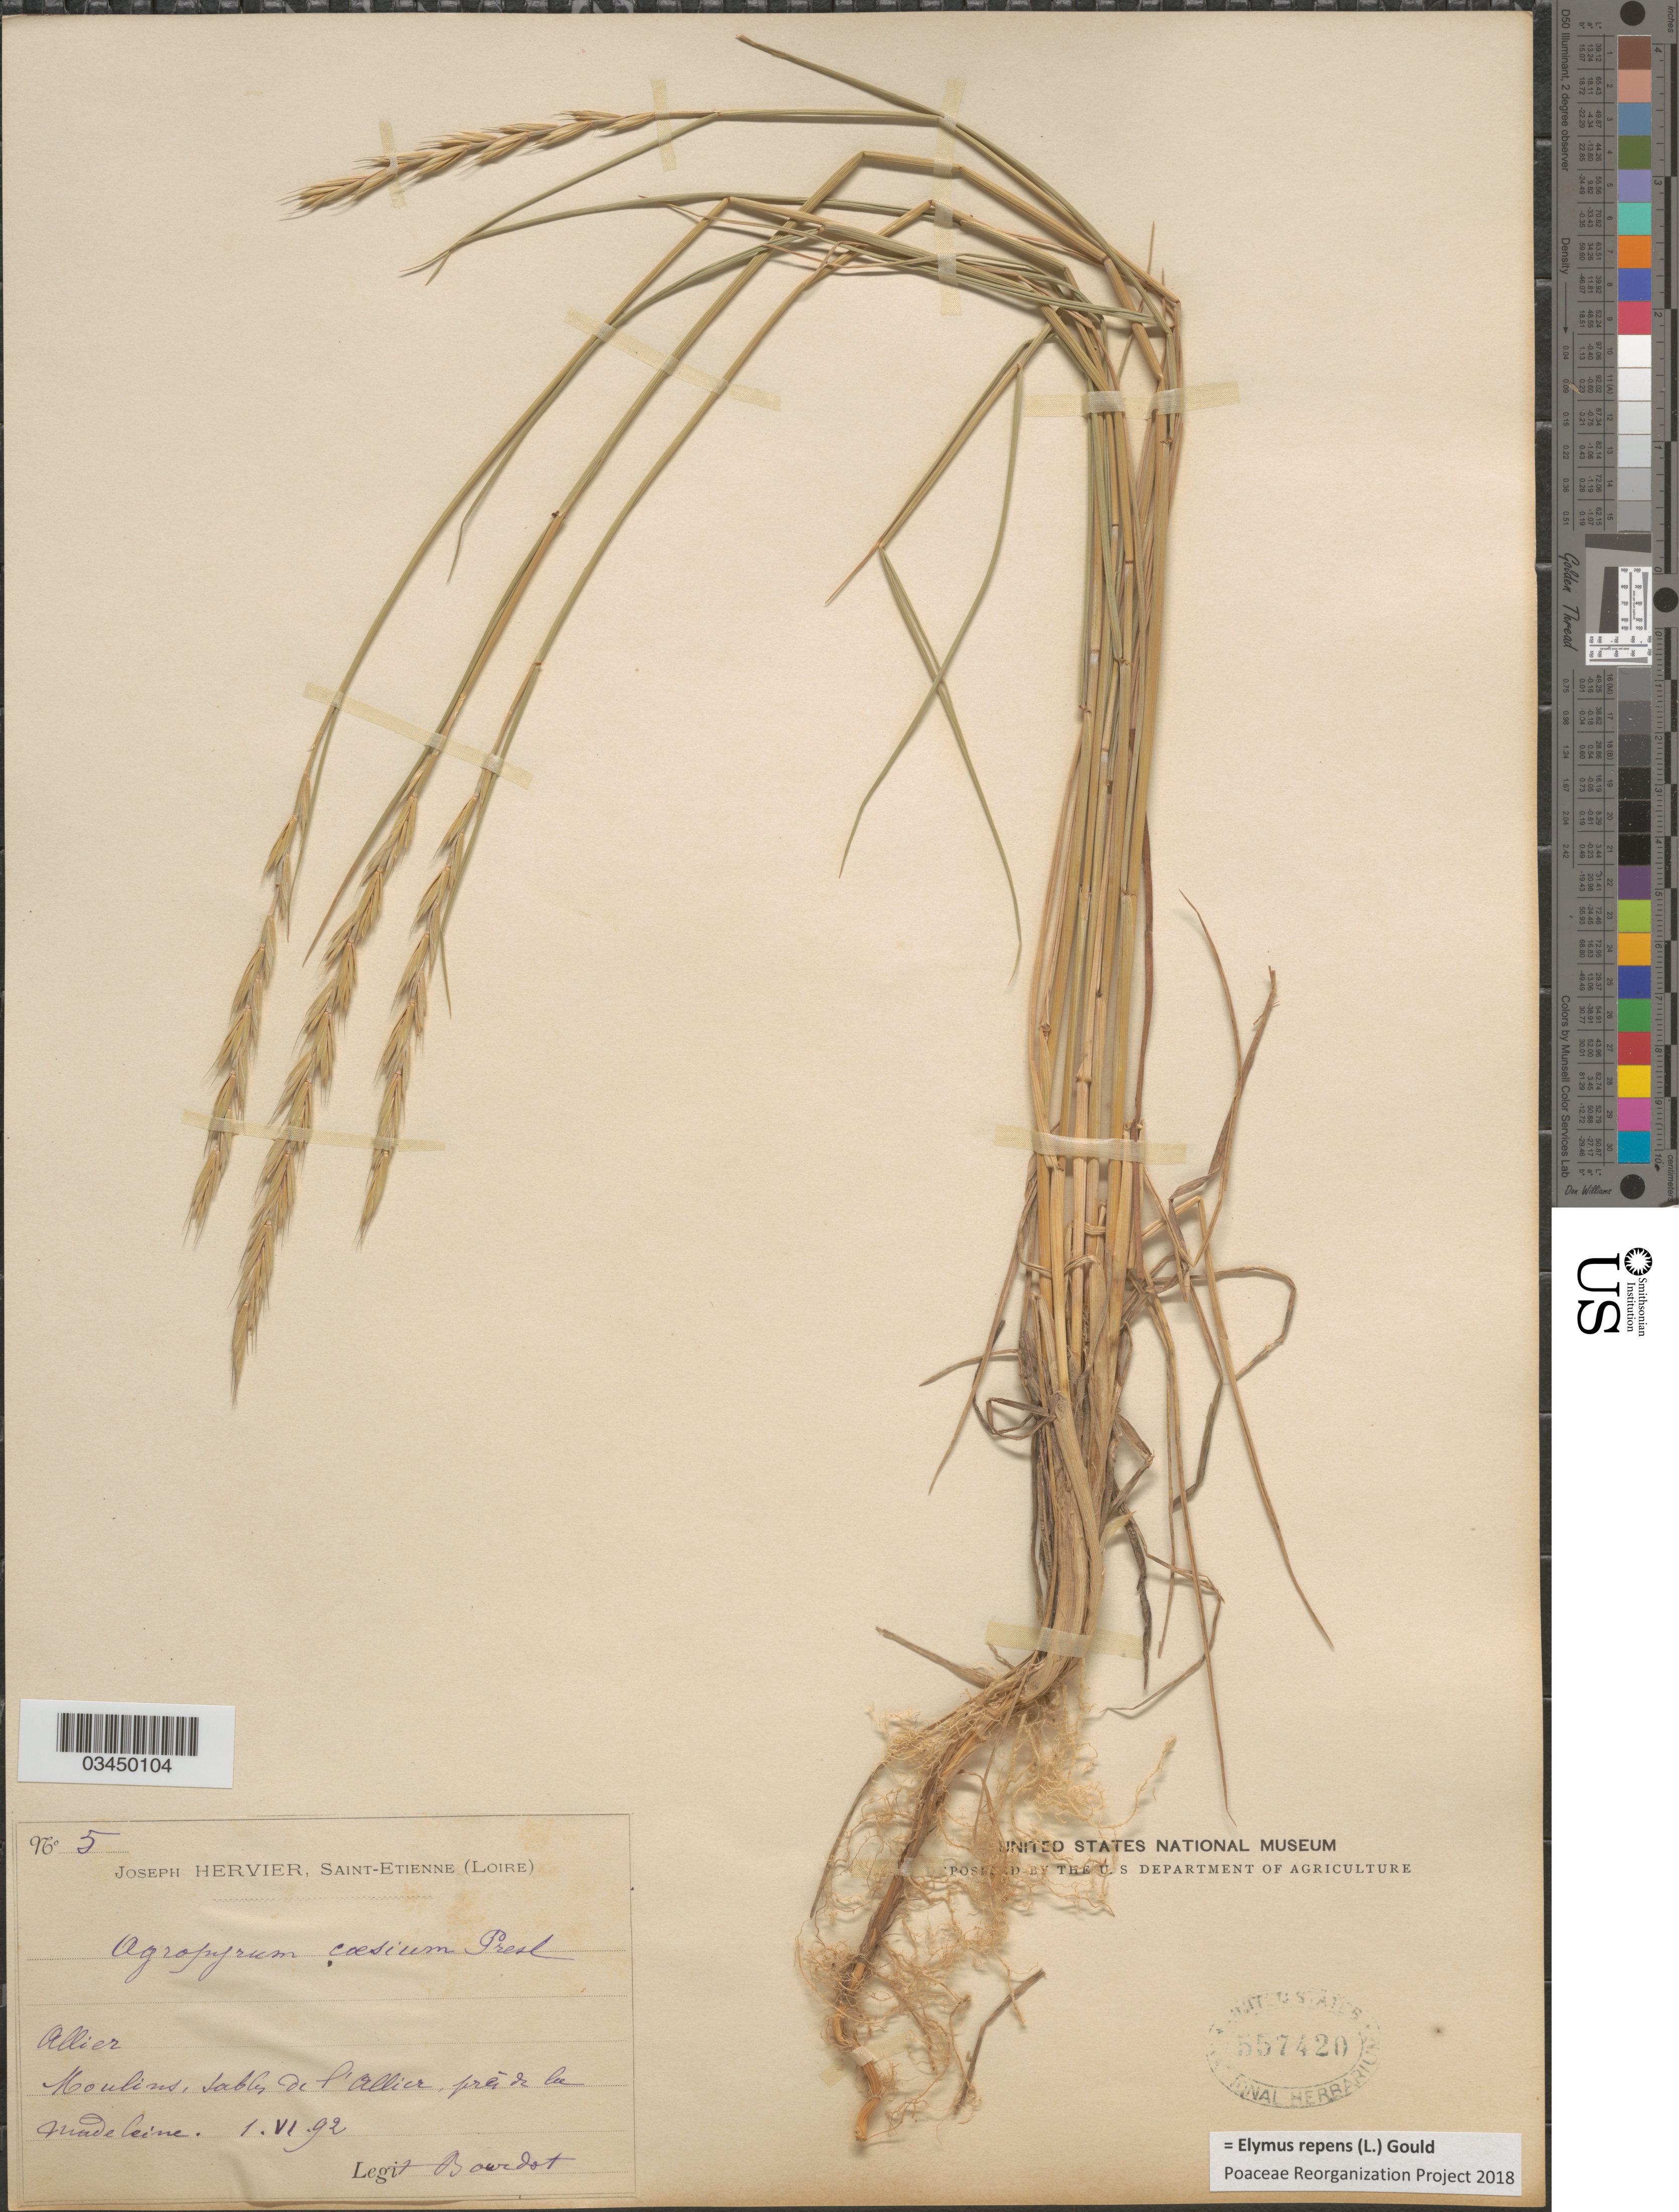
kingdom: Plantae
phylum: Tracheophyta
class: Liliopsida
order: Poales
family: Poaceae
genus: Elymus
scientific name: Elymus repens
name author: (L.) Gould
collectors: H. Bourdot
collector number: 5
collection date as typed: Transcribed d/m/y: 1/6/92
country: France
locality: Allier. Moulins, sables de l'Allier, près de la Madeleine.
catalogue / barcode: US 557420